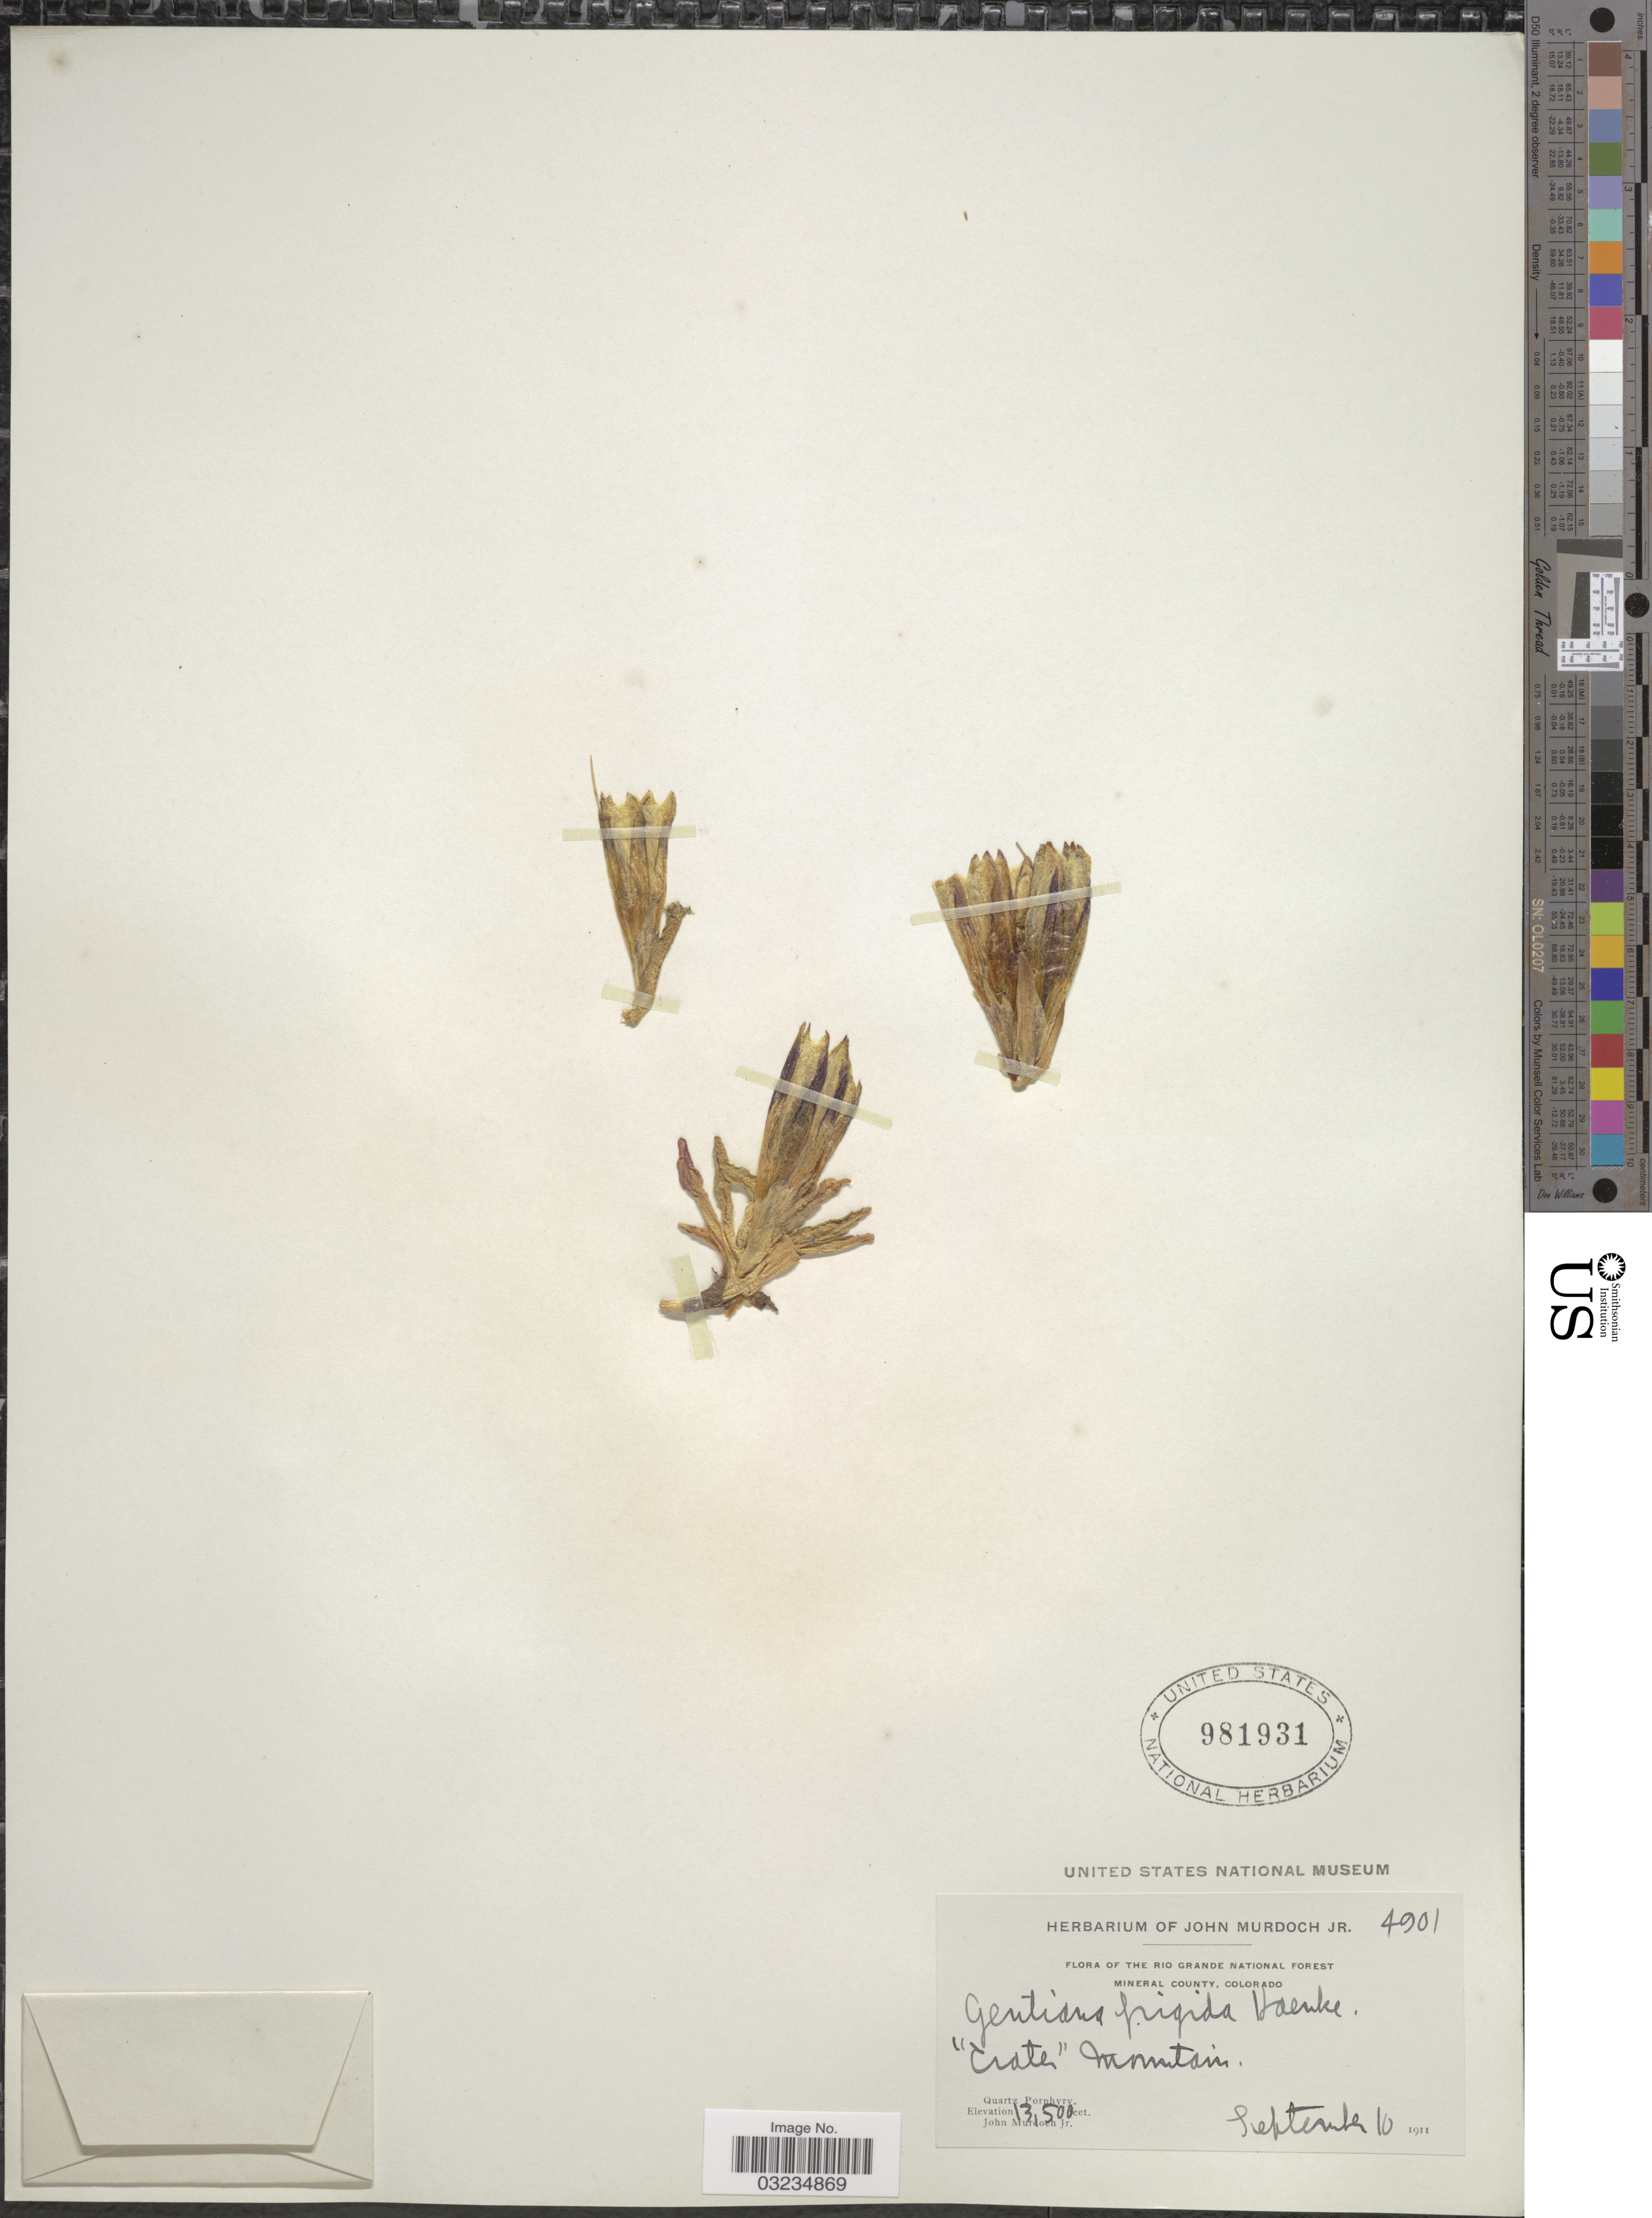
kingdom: Plantae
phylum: Tracheophyta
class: Magnoliopsida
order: Gentianales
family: Gentianaceae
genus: Gentiana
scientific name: Gentiana romanzovii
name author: Ledeb. ex Bunge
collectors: J. Murdoch Jr.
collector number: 4901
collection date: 1911-09-10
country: United States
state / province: Colorado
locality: The Rio Grande National Forest. Mineral County. "Crater" Mountain.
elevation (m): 4115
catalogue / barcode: US 981931